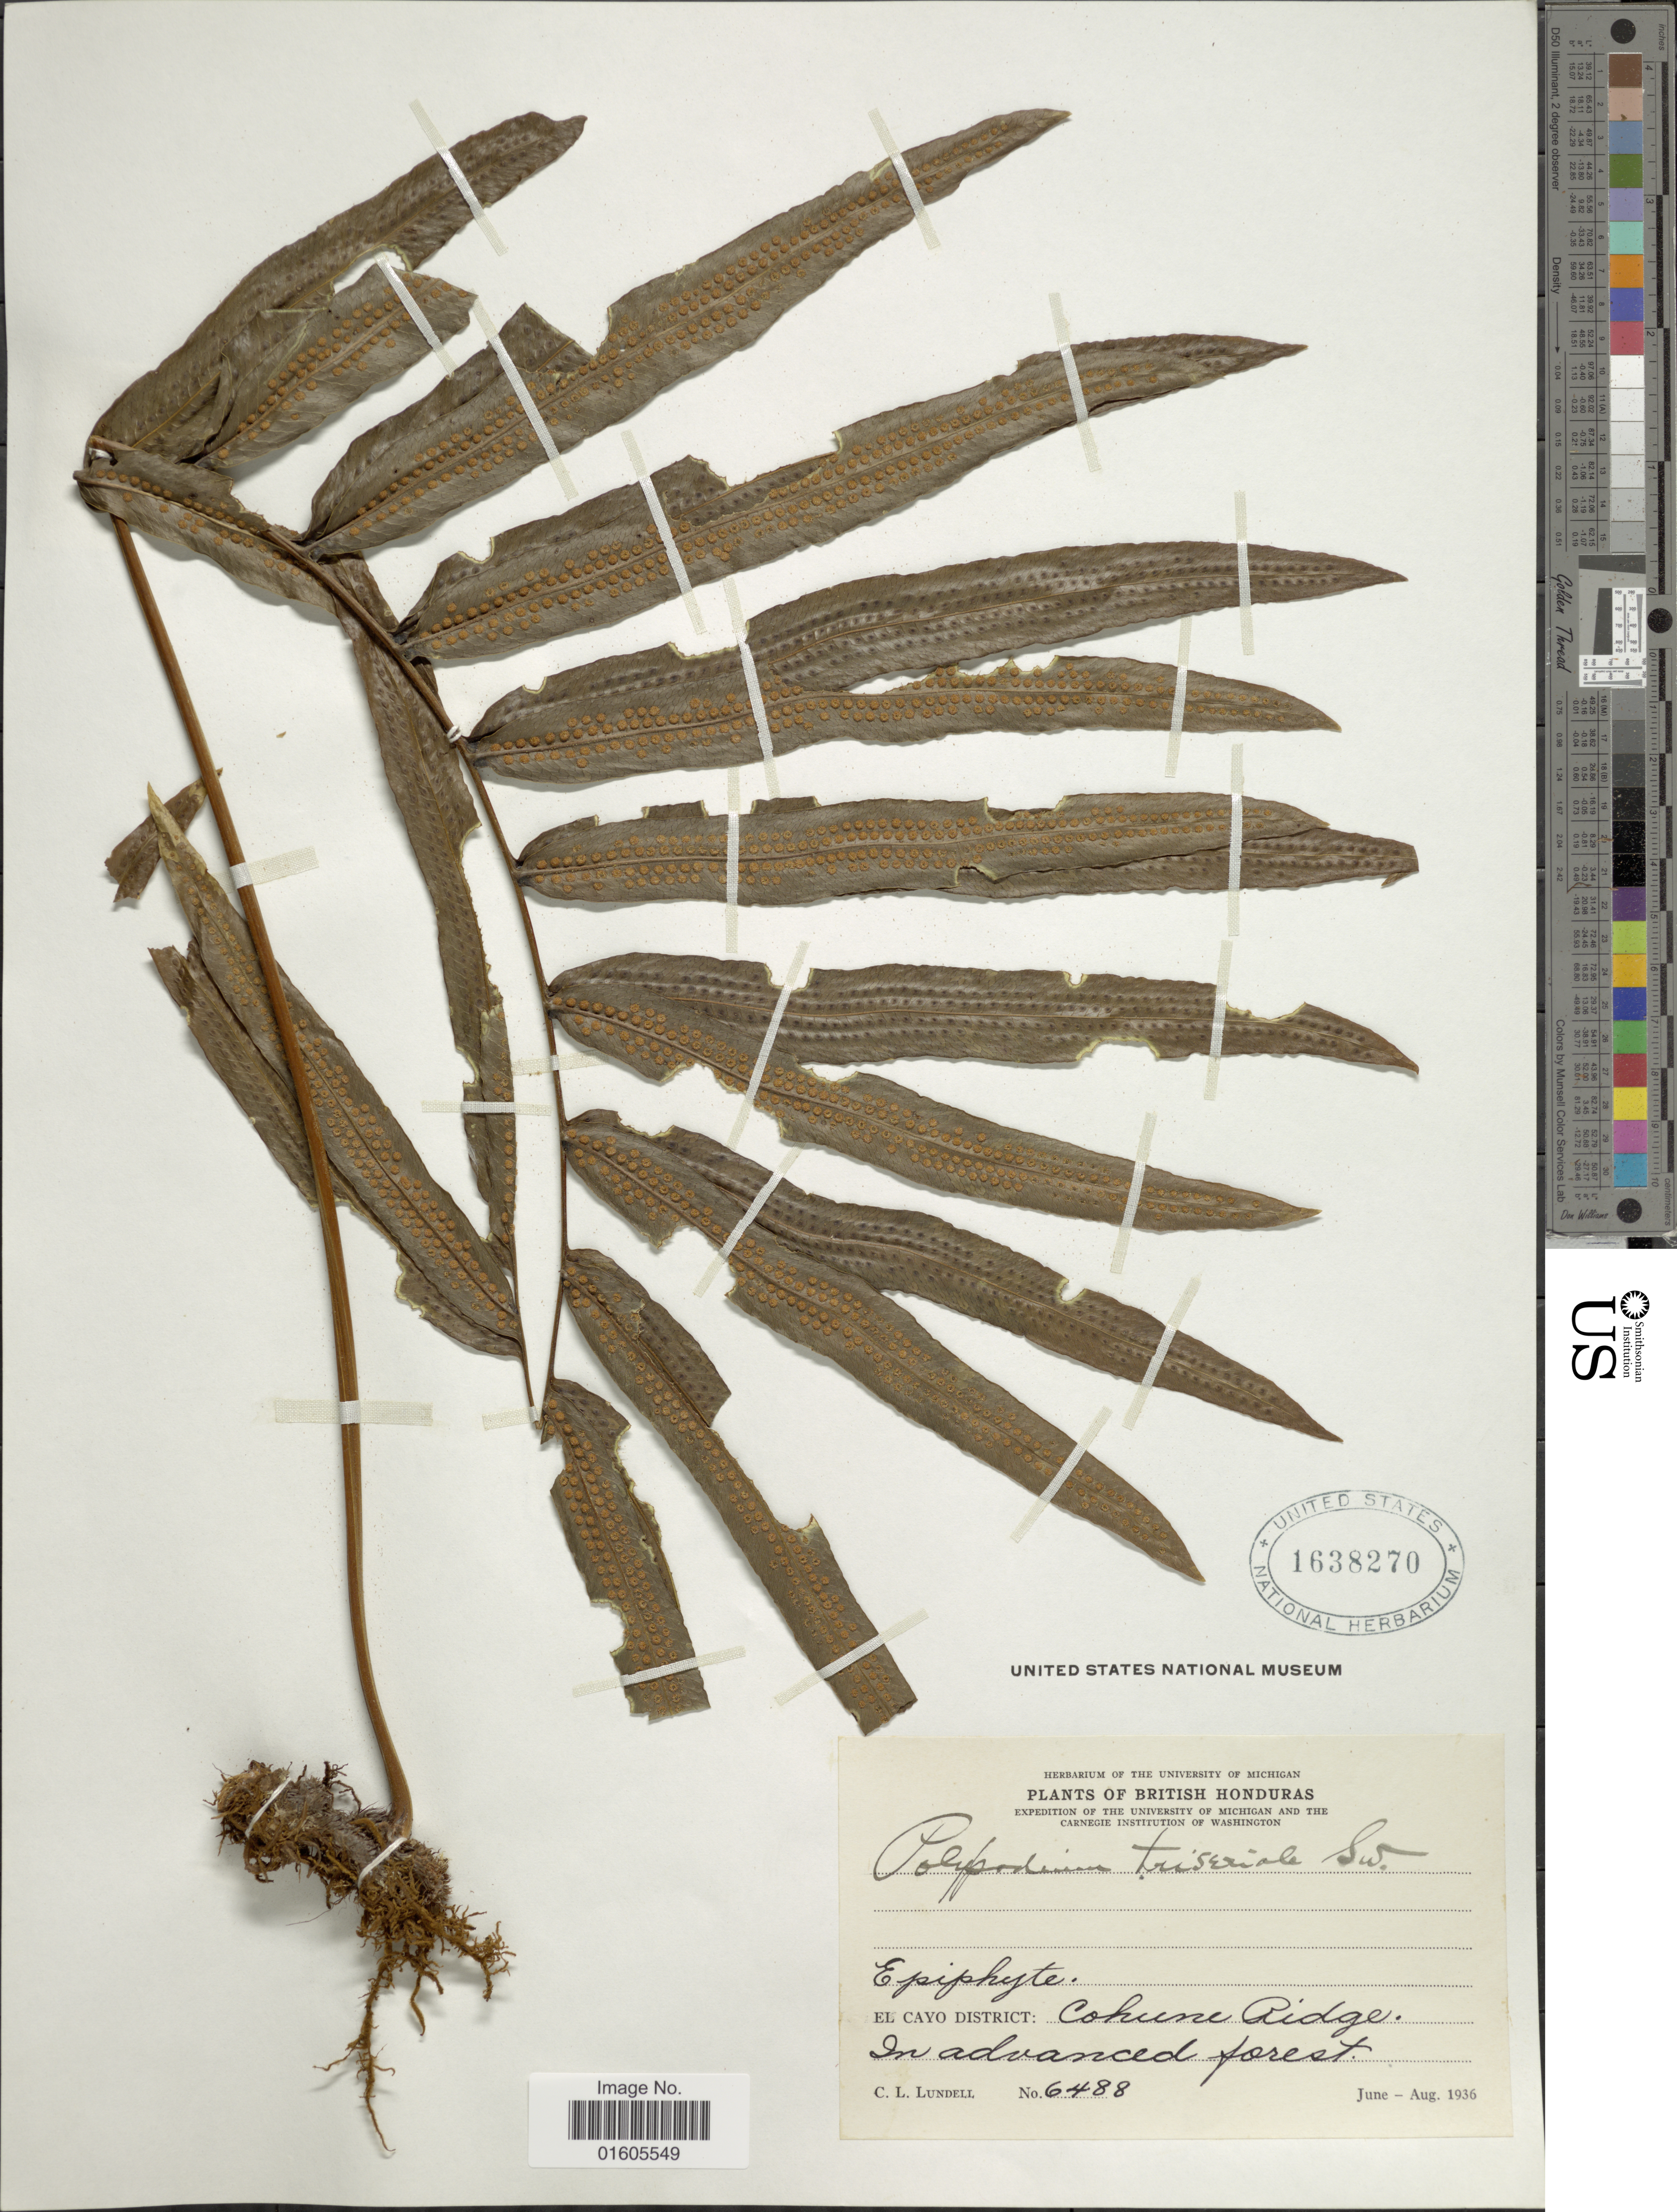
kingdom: Plantae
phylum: Tracheophyta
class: Polypodiopsida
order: Polypodiales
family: Polypodiaceae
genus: Serpocaulon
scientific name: Serpocaulon triseriale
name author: (Sw.) A.R. Sm.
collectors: C. L. Lundell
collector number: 6488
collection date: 1936-06/1936-07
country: Belize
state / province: Cayo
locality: British Honduras, El Cayo District: Cohune Ridge. In advanced forest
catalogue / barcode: US 1638270